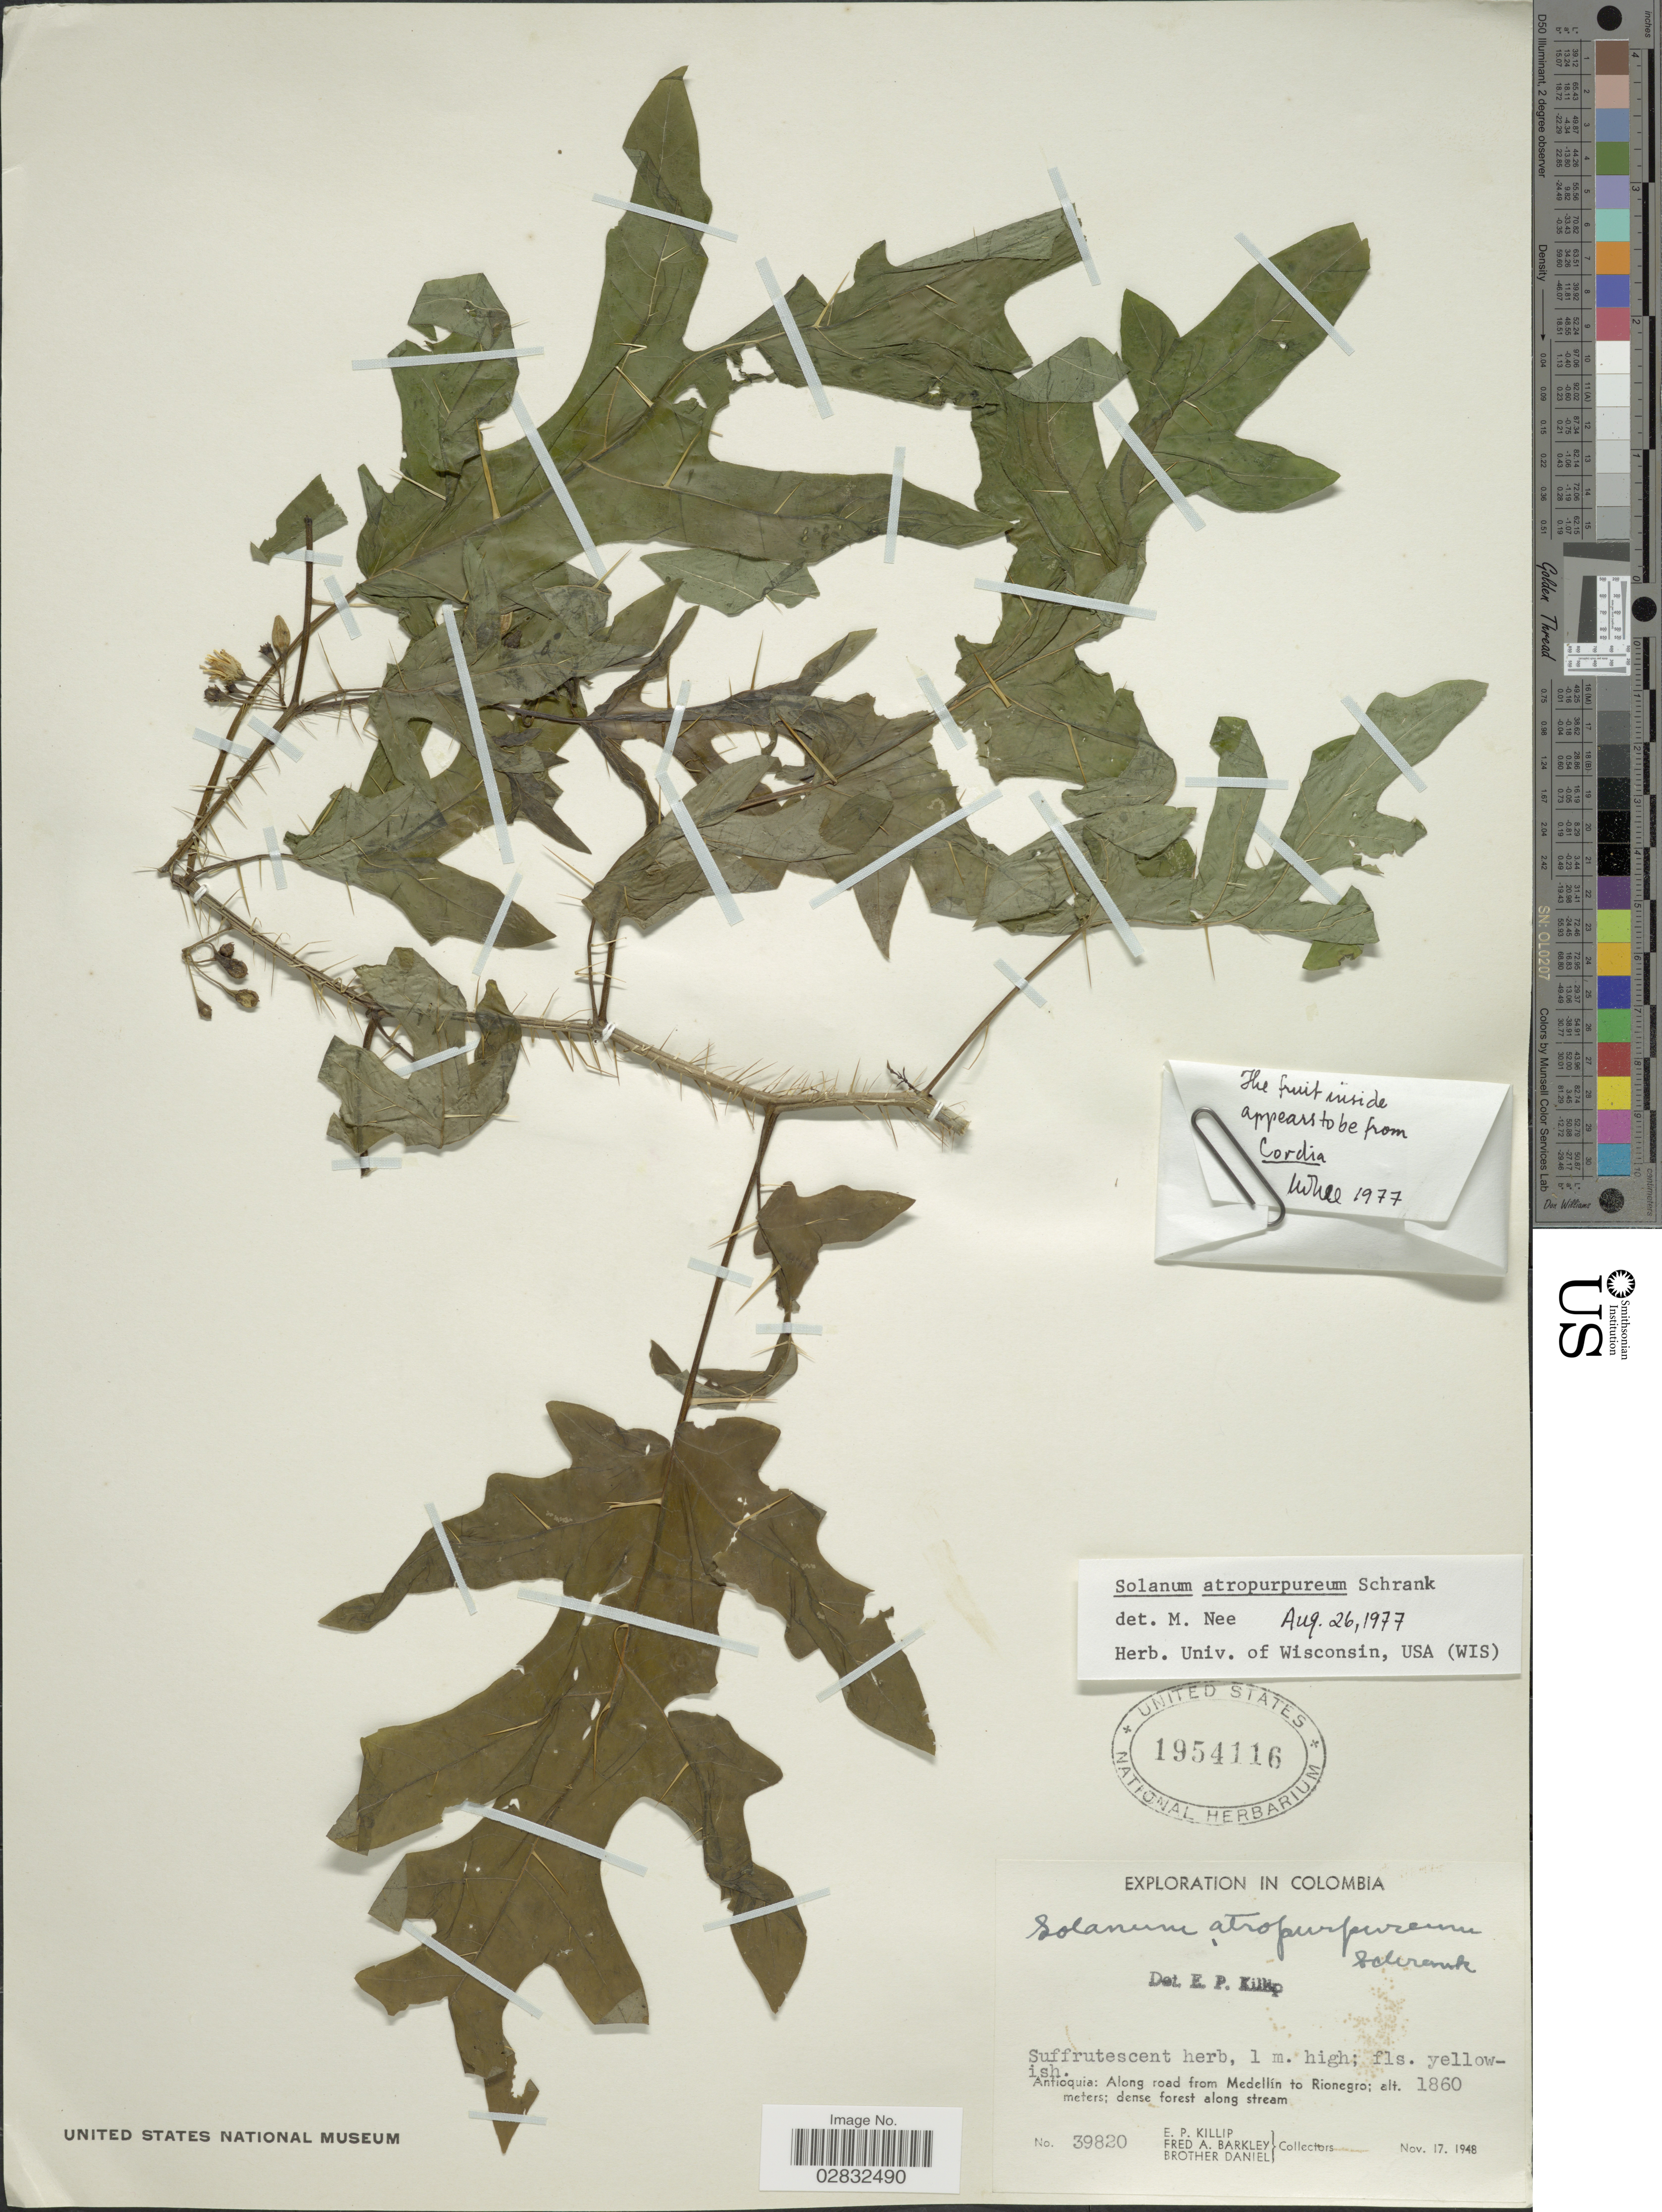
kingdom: Plantae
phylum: Tracheophyta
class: Magnoliopsida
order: Solanales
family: Solanaceae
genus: Solanum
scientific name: Solanum atropurpureum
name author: Schrank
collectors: E. P. Killip, F. A. Barkley & Bro. Daniel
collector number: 39820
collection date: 1948-11-17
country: Colombia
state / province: Antioquia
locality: Along road from Medellín to Rionegro.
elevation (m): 1860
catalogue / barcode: US 1954116